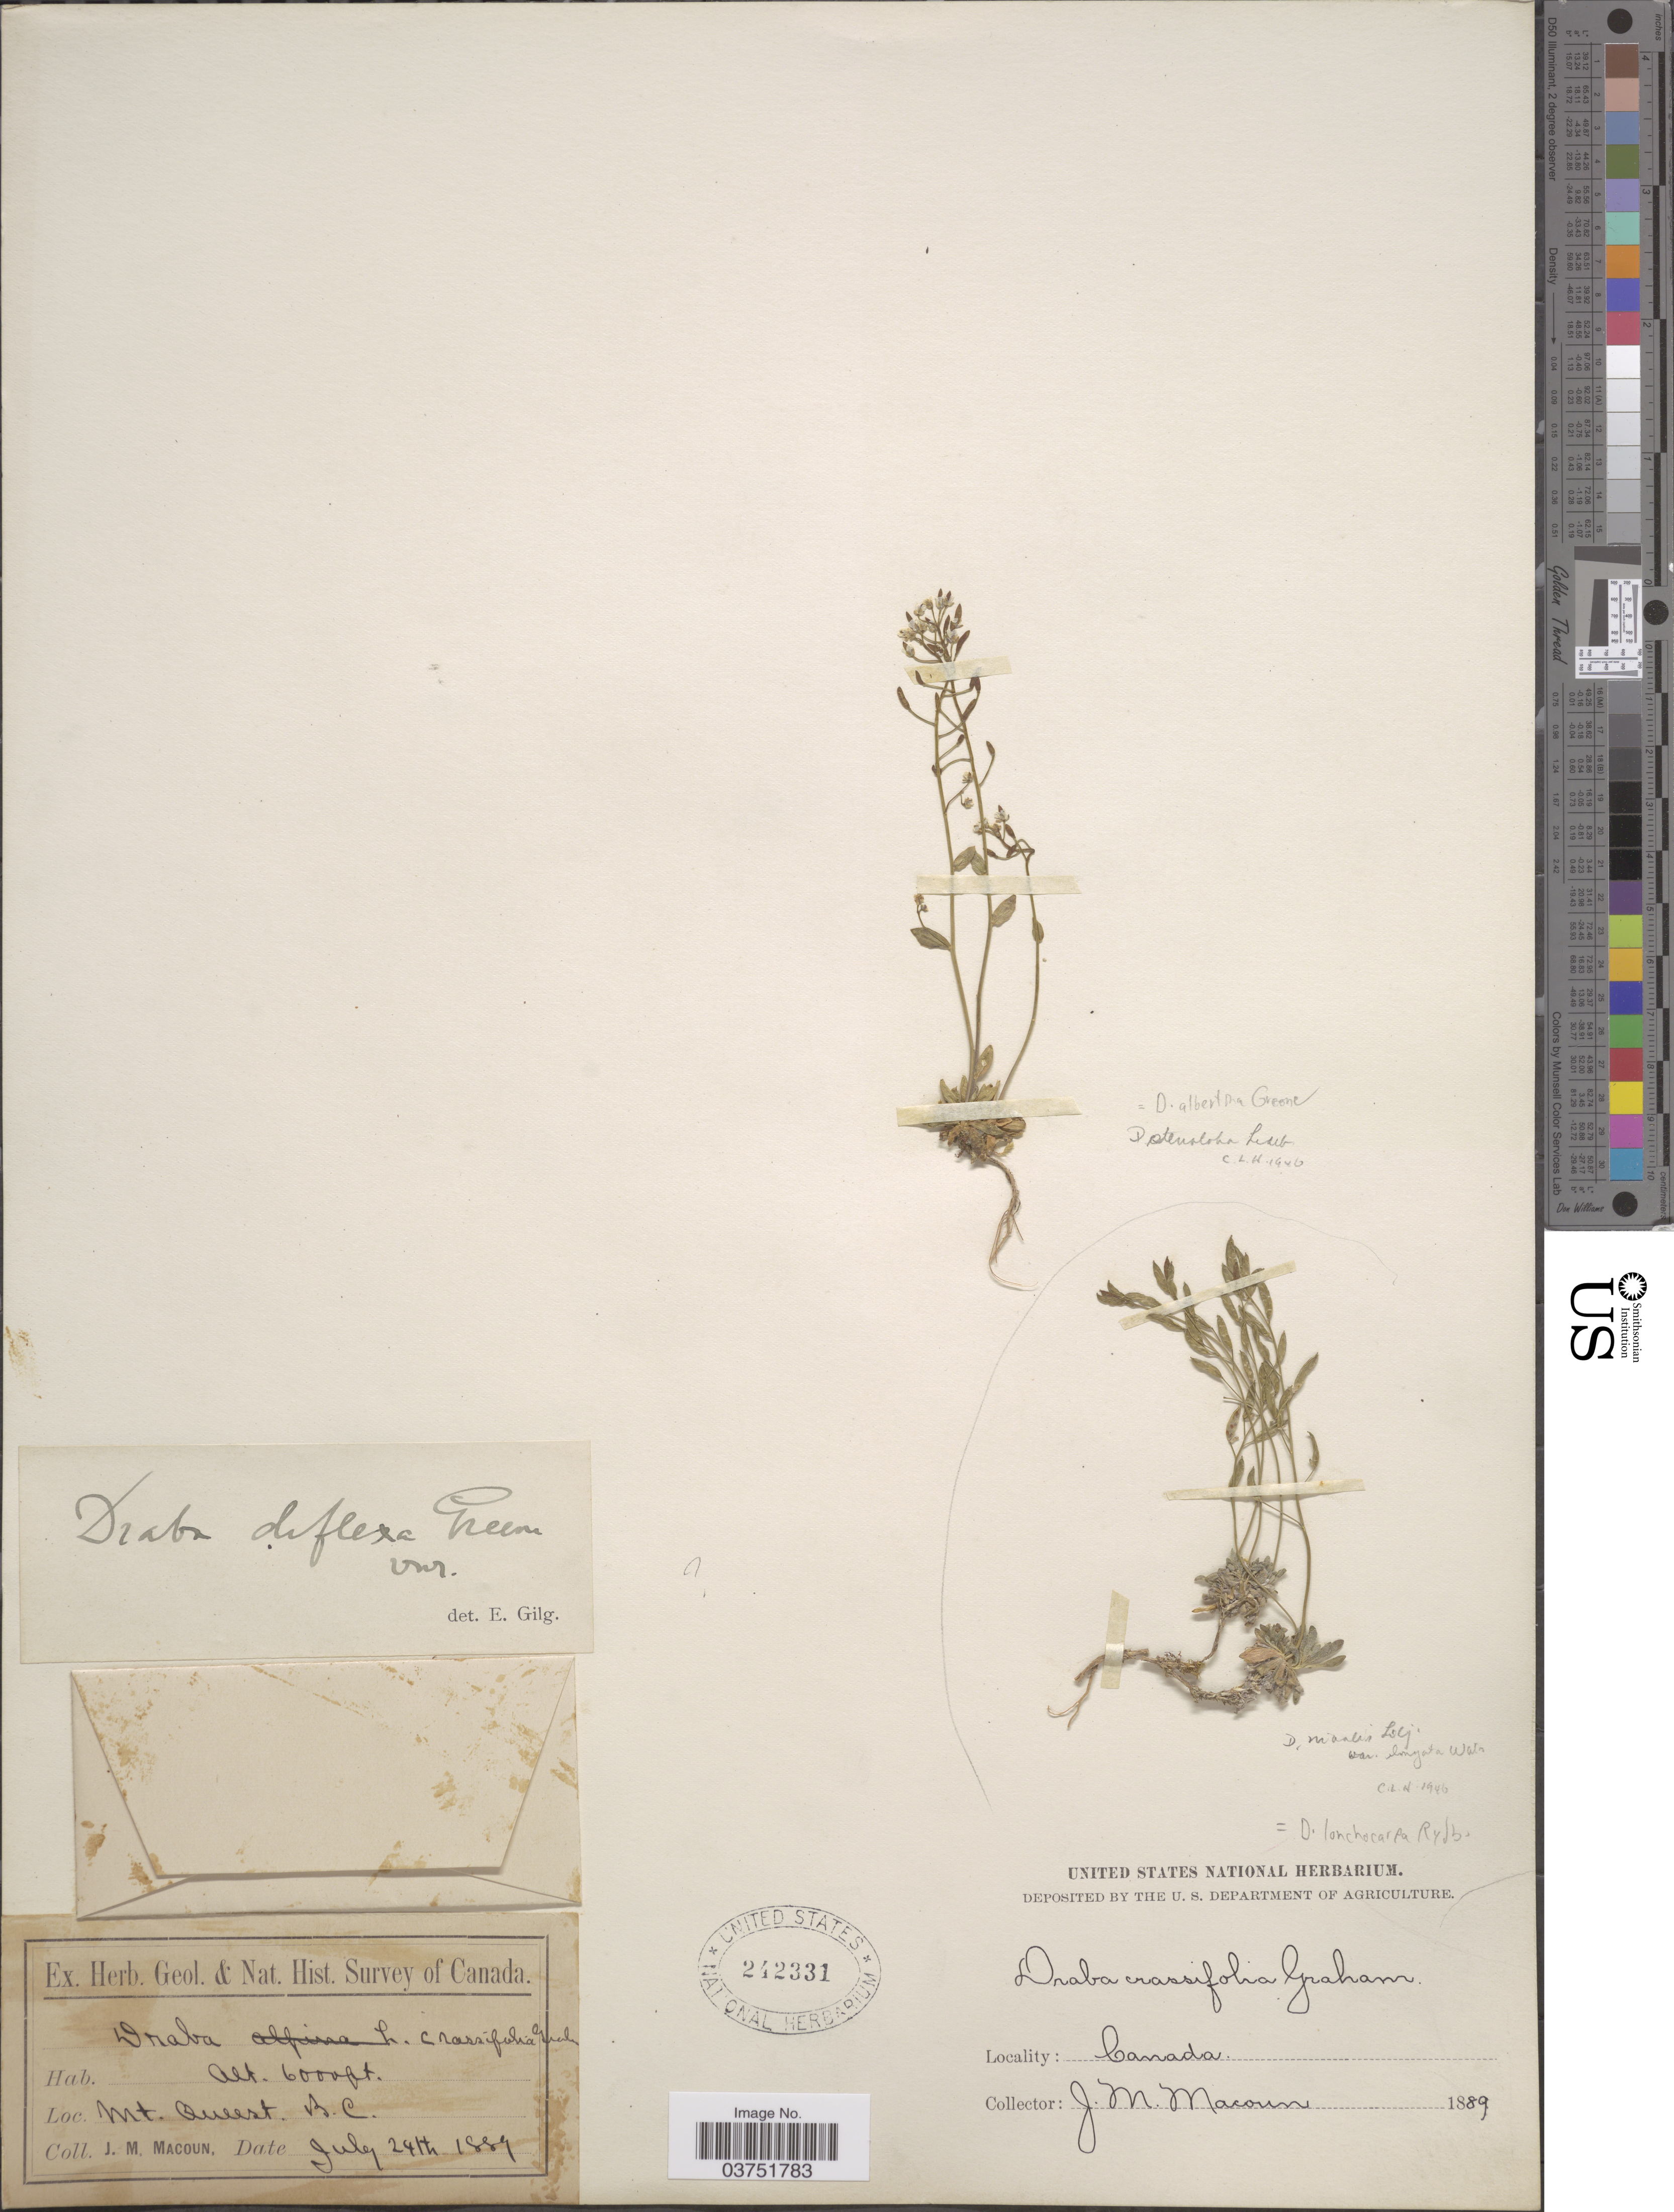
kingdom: Plantae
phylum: Tracheophyta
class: Magnoliopsida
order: Brassicales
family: Brassicaceae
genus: Draba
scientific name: Draba lonchocarpa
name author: Rydb.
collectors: J. M. Macoun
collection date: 1889-07-24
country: Canada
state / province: British Columbia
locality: Mt. Queest.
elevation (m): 1829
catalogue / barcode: US 242331